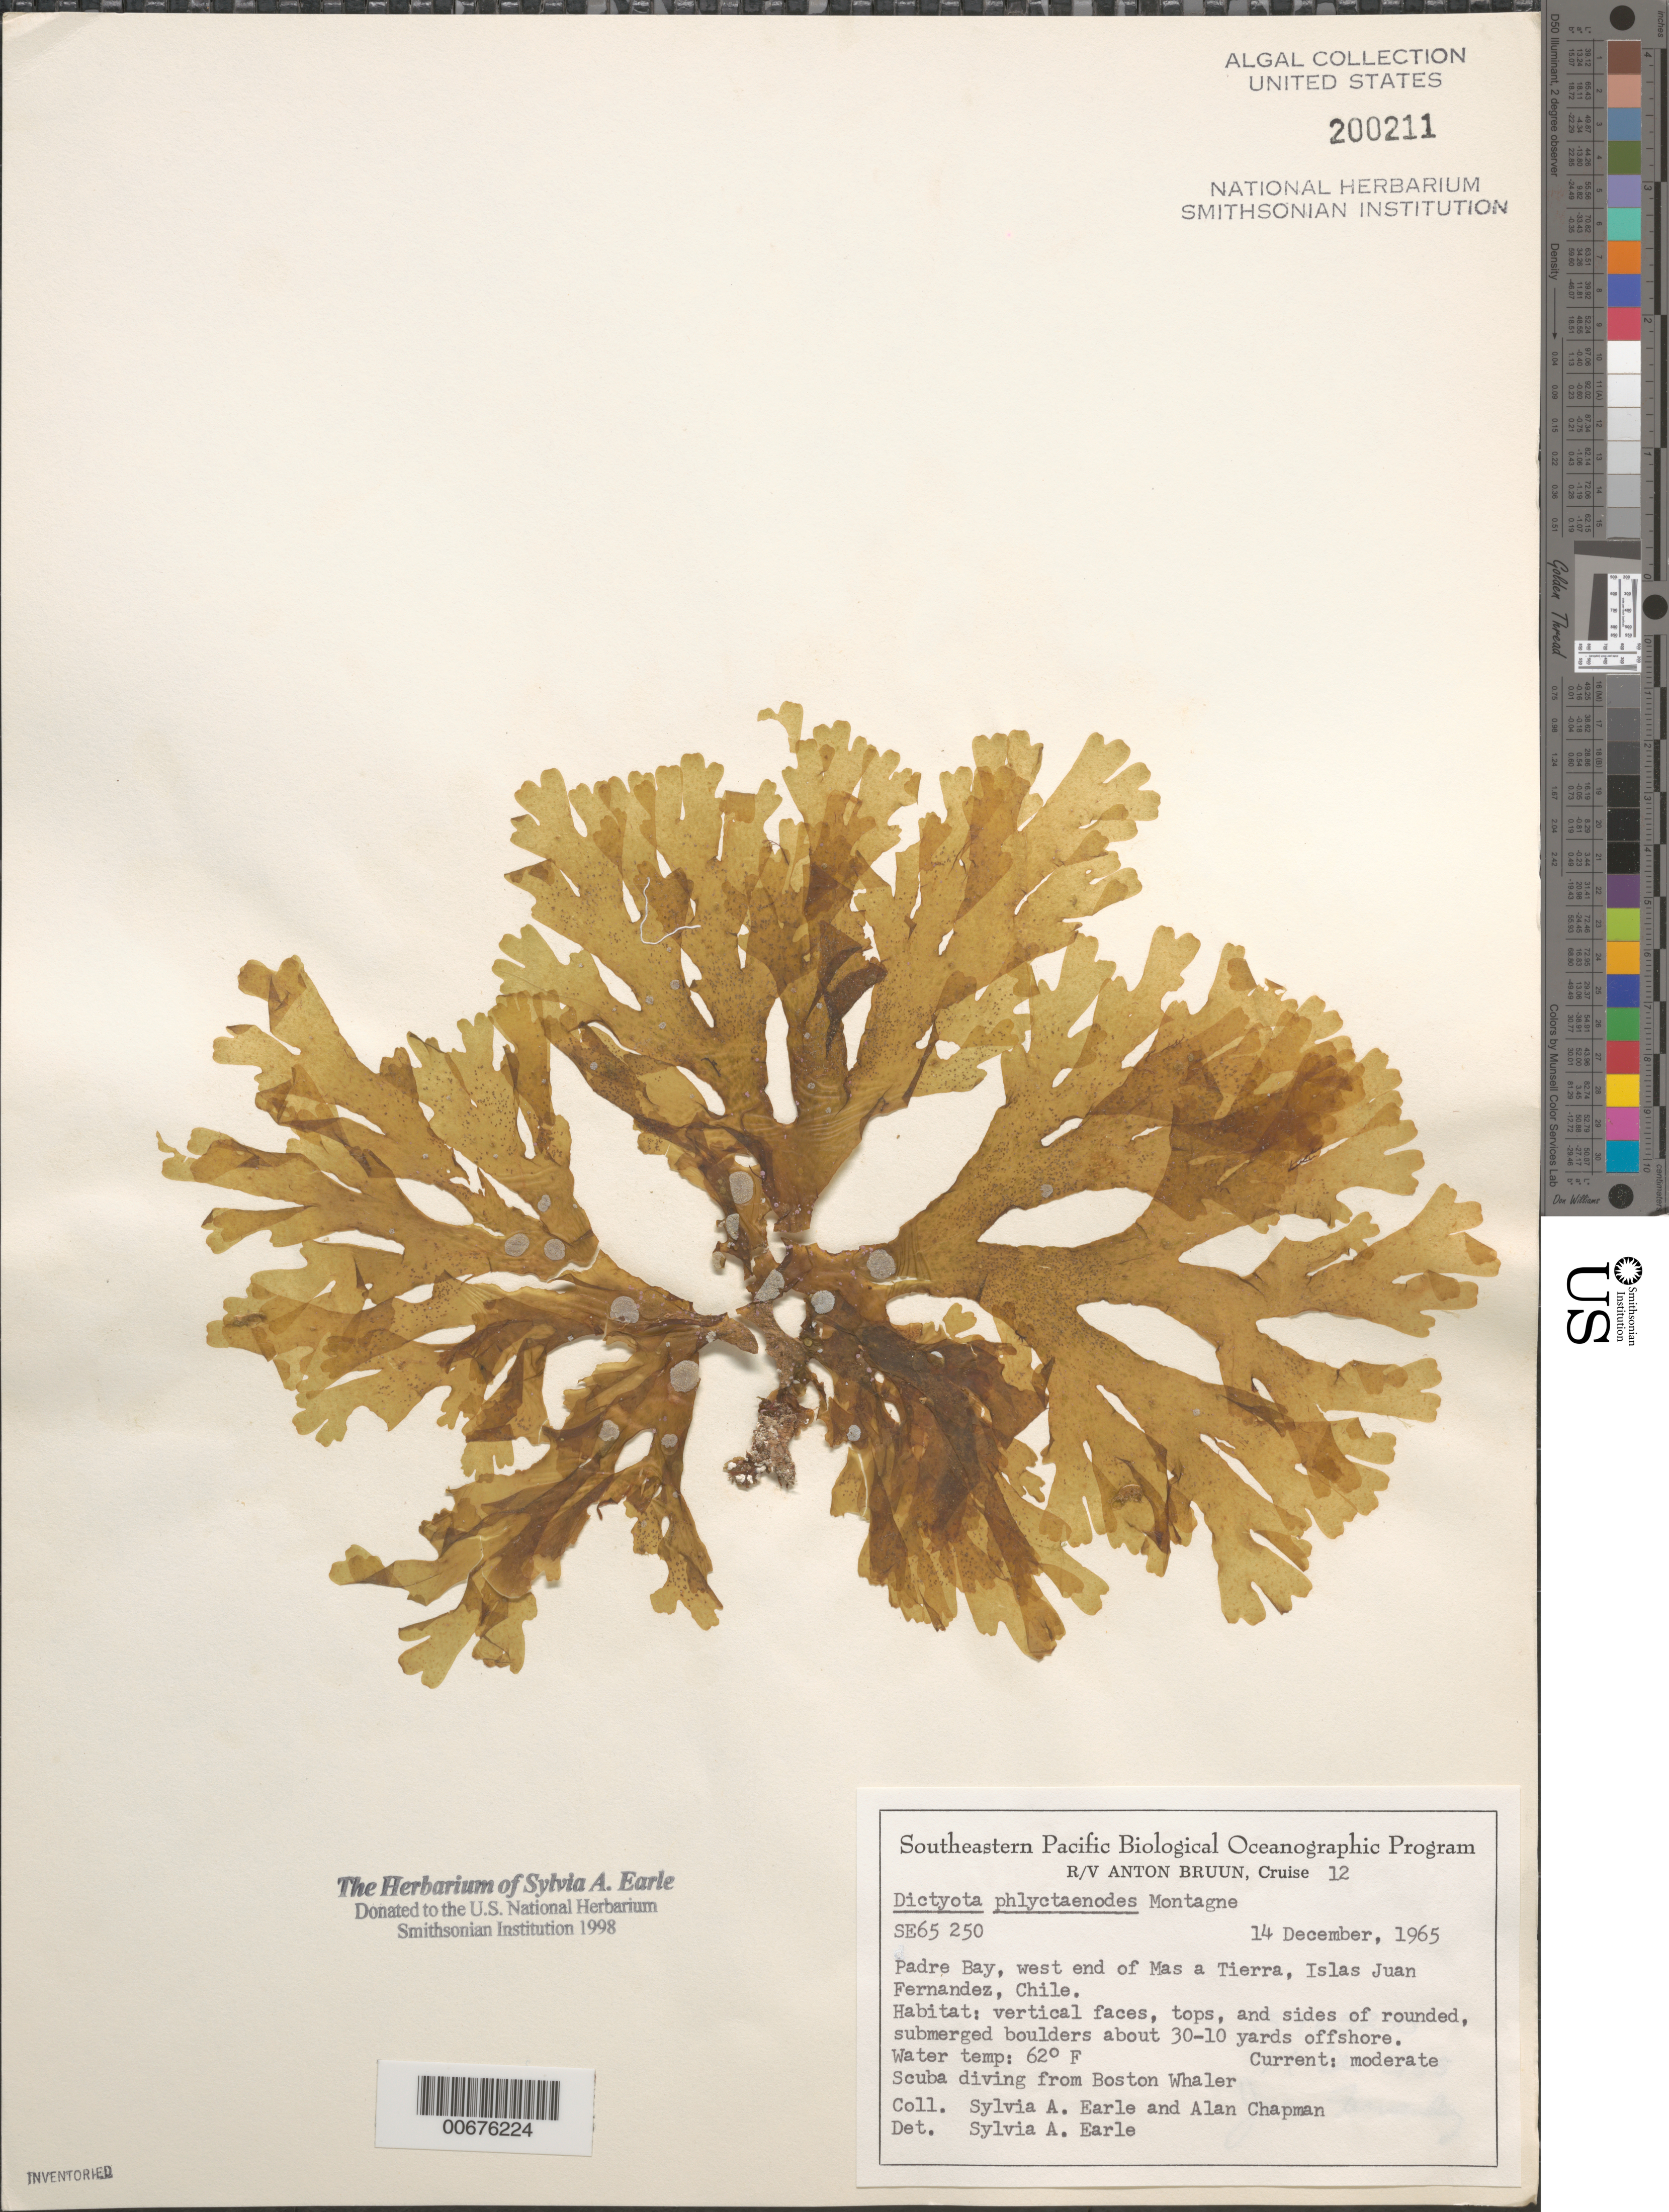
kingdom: Chromista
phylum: Ochrophyta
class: Phaeophyceae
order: Dictyotales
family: Dictyotaceae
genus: Dictyota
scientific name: Dictyota phlyctaenodes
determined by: Earle, S. A.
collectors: S. A. Earle & A. Chapman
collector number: SE 65250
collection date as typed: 14 Dec 1965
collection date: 1965-12-14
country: Chile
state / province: Valparaíso (V)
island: Isla Más a Tierra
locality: Padre Bay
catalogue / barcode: US 200211